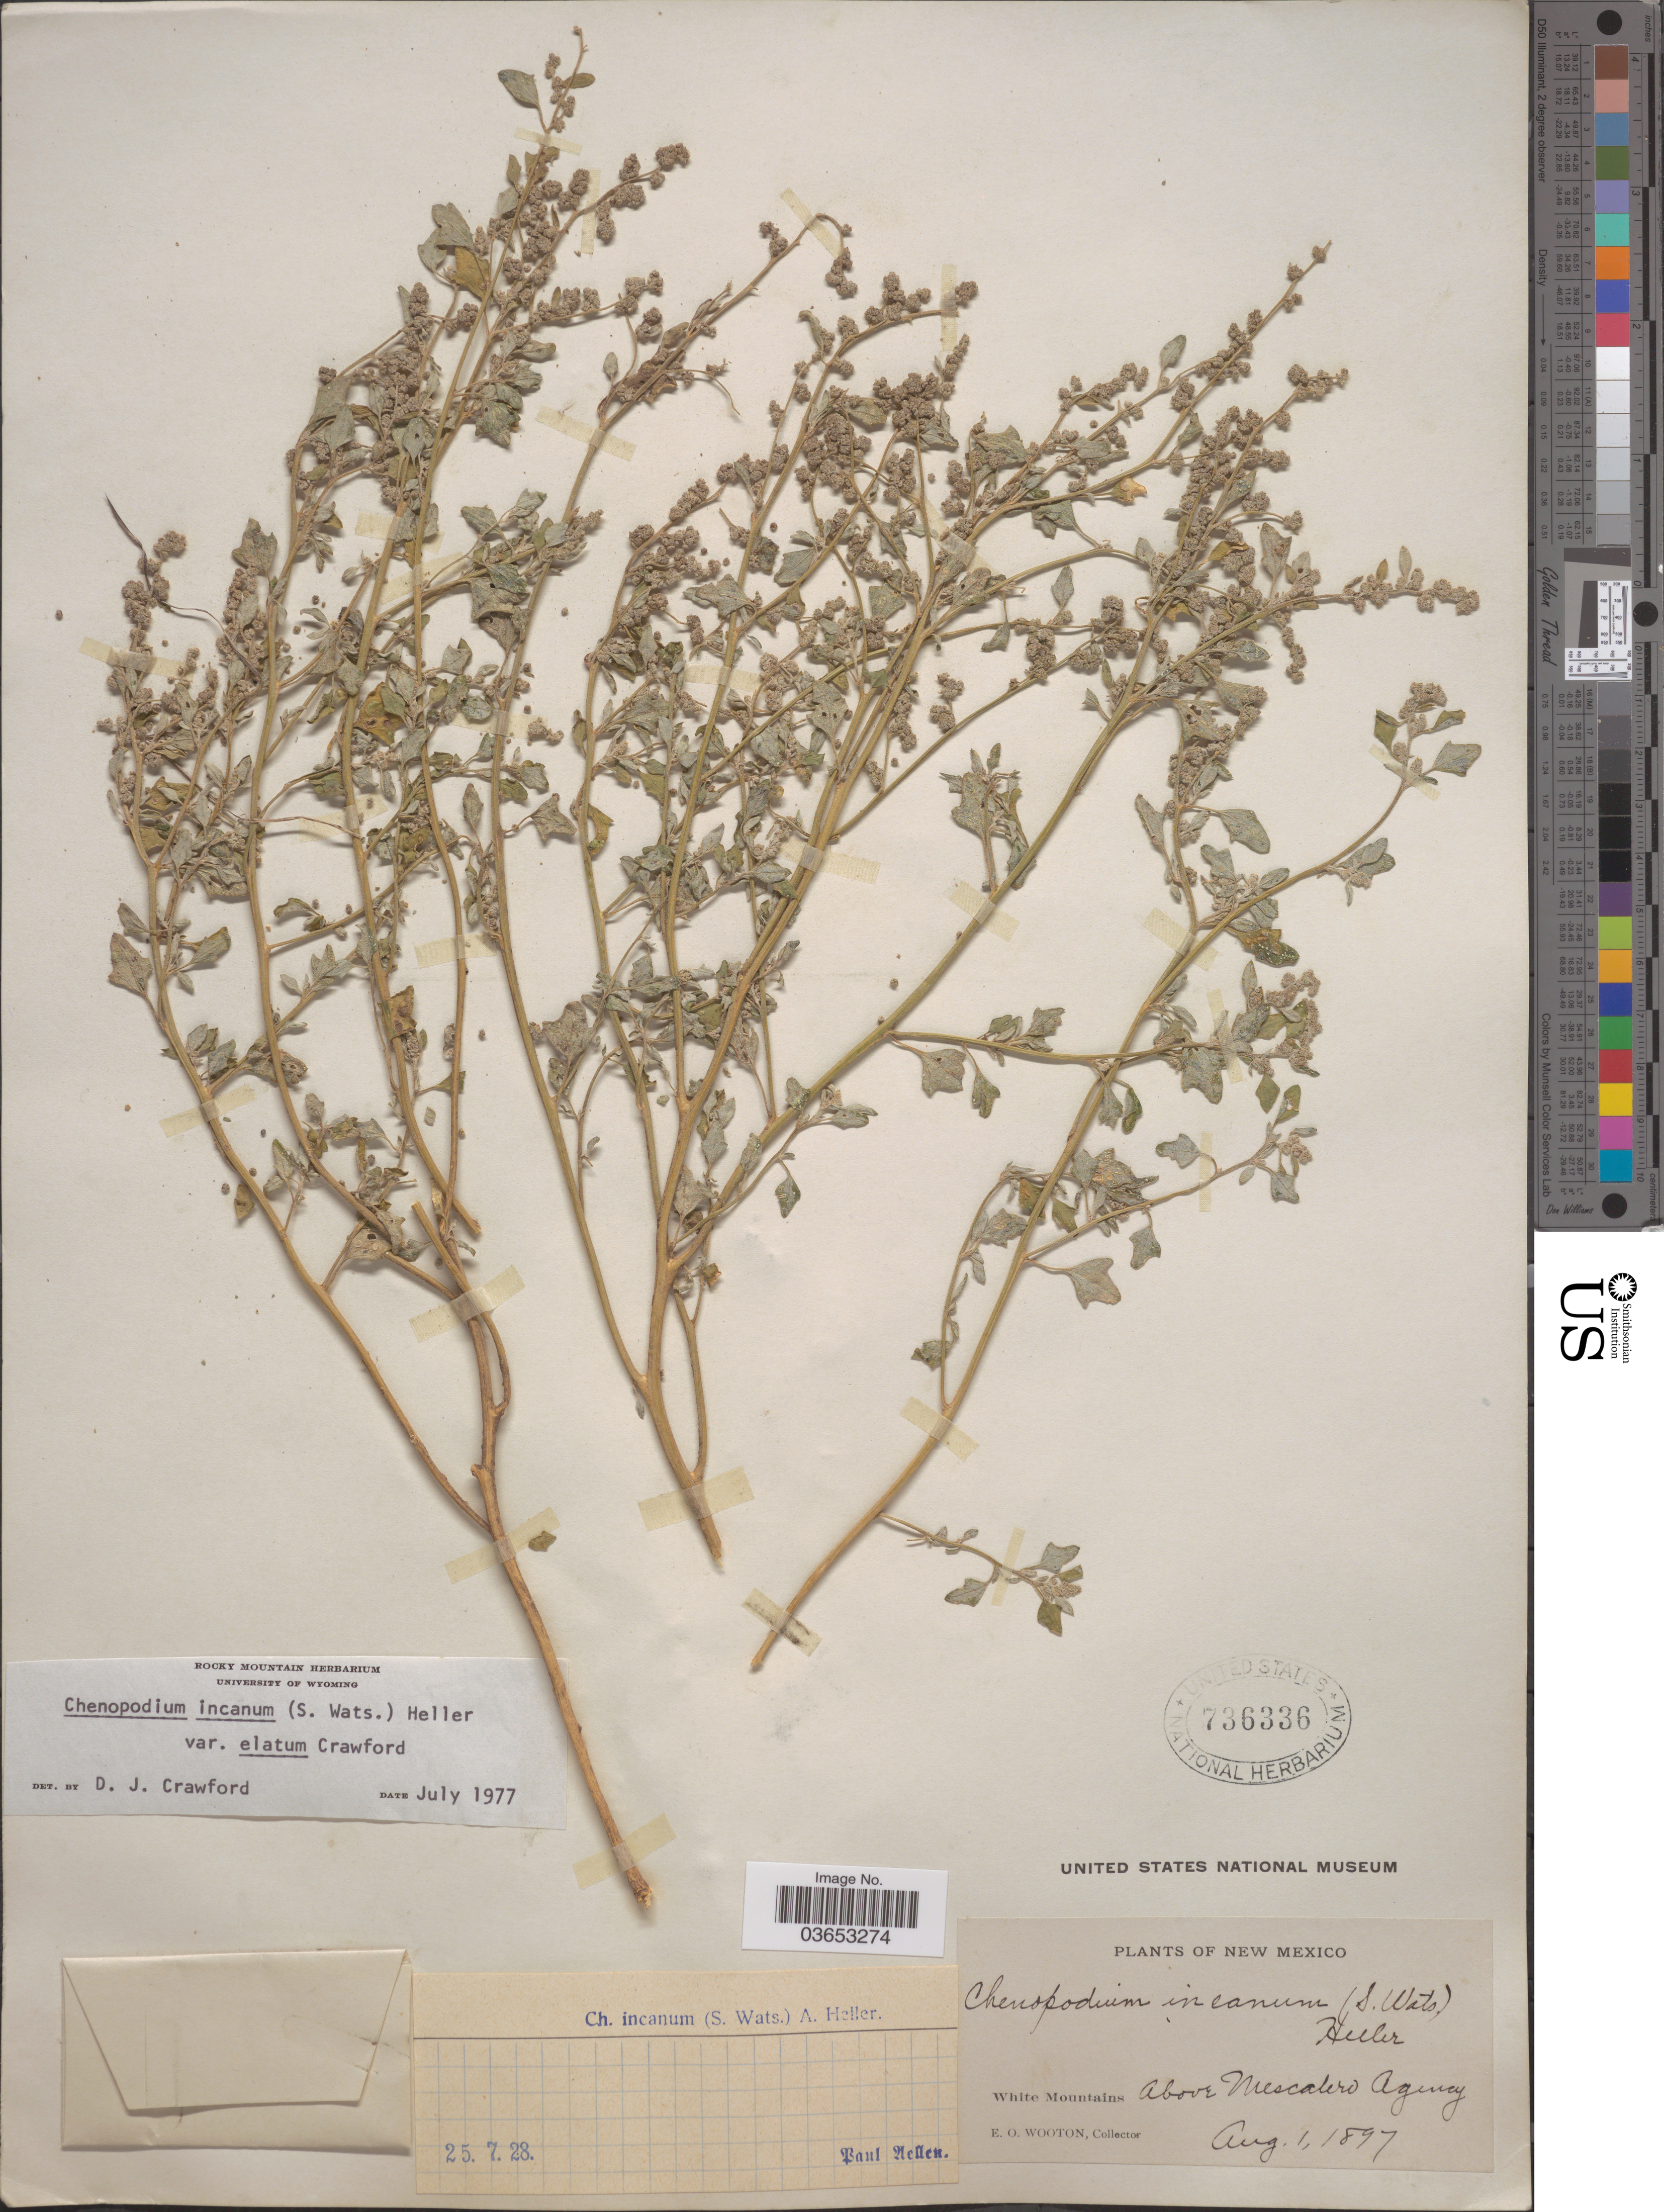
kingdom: Plantae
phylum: Tracheophyta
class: Magnoliopsida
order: Caryophyllales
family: Amaranthaceae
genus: Chenopodium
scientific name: Chenopodium incanum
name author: (S. Watson) A. Heller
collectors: E. O. Wooton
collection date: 1897-08-01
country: United States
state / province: New Mexico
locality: White Mountains Above Mescadero Agency.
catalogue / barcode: US 736336